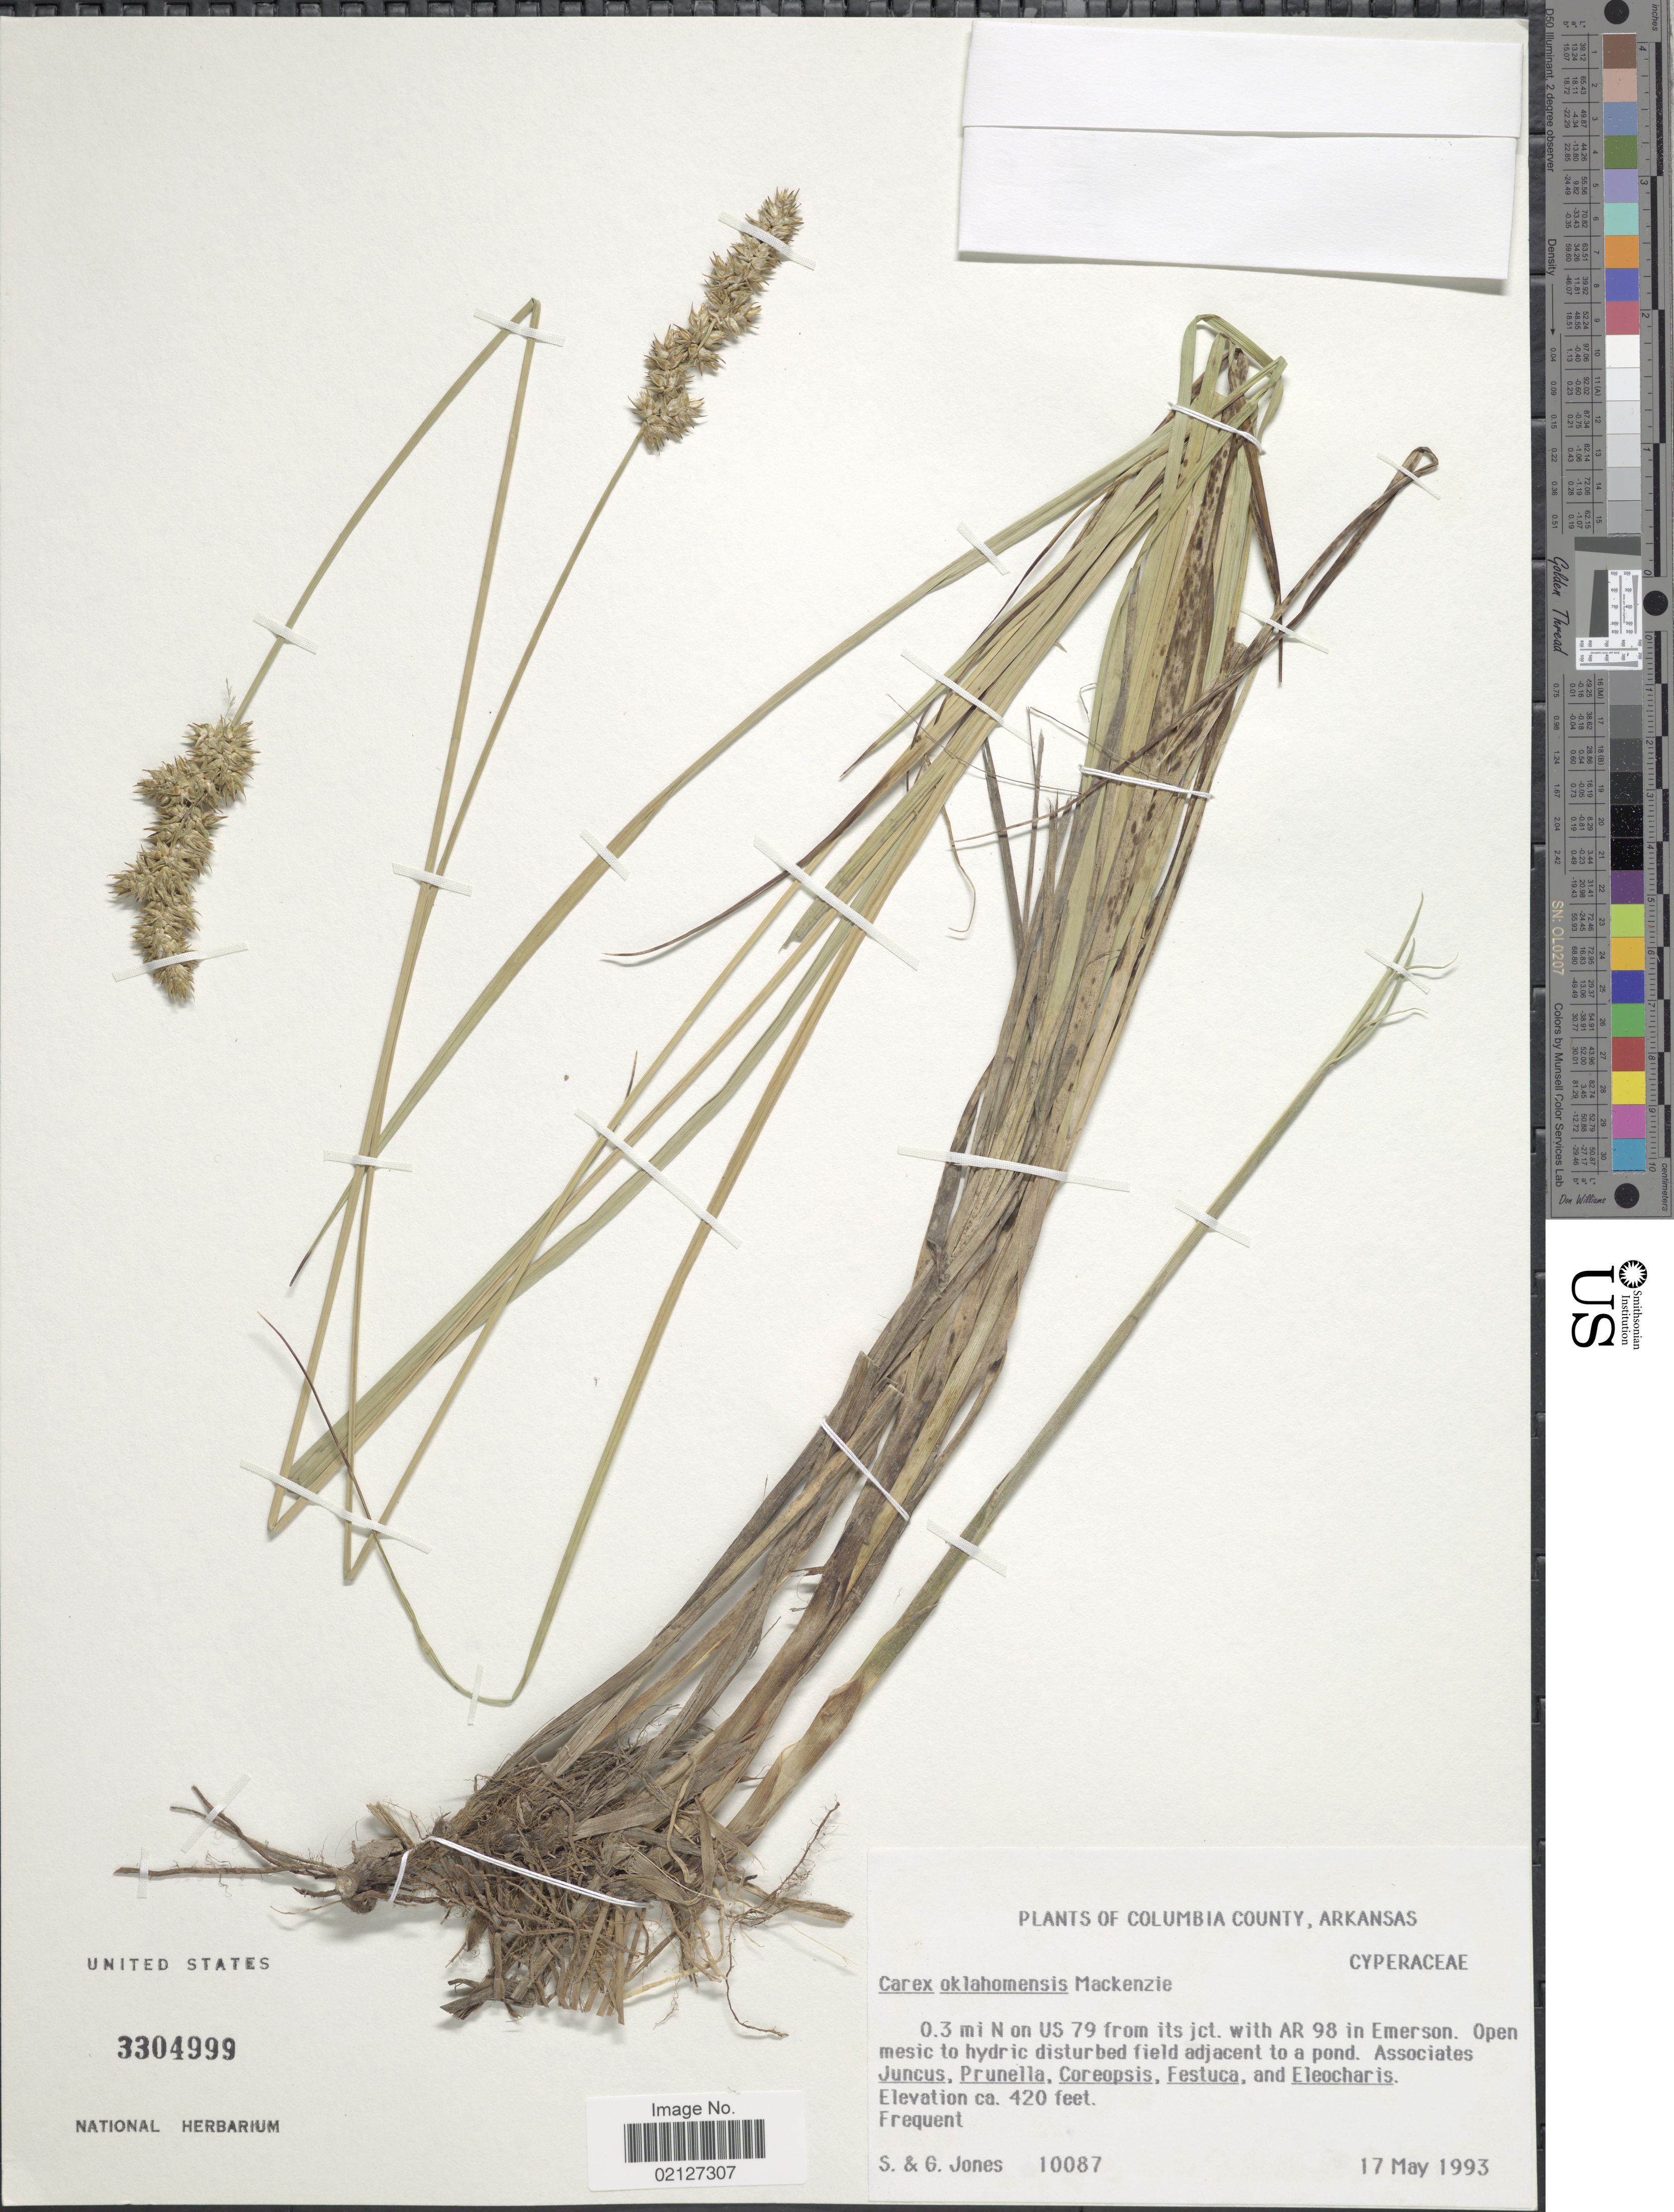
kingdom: Plantae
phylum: Tracheophyta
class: Liliopsida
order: Poales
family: Cyperaceae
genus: Carex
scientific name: Carex oklahomensis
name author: Mack.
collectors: S. Jones & G. Jones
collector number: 10087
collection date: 1993-05-17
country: United States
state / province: Arkansas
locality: Columbia County, 0.3 mi N of US 79 from its jct. with AR 98 in Emerson, open mesic to hydric disturbed field adjacent to a pond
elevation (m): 128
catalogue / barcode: US 3304999